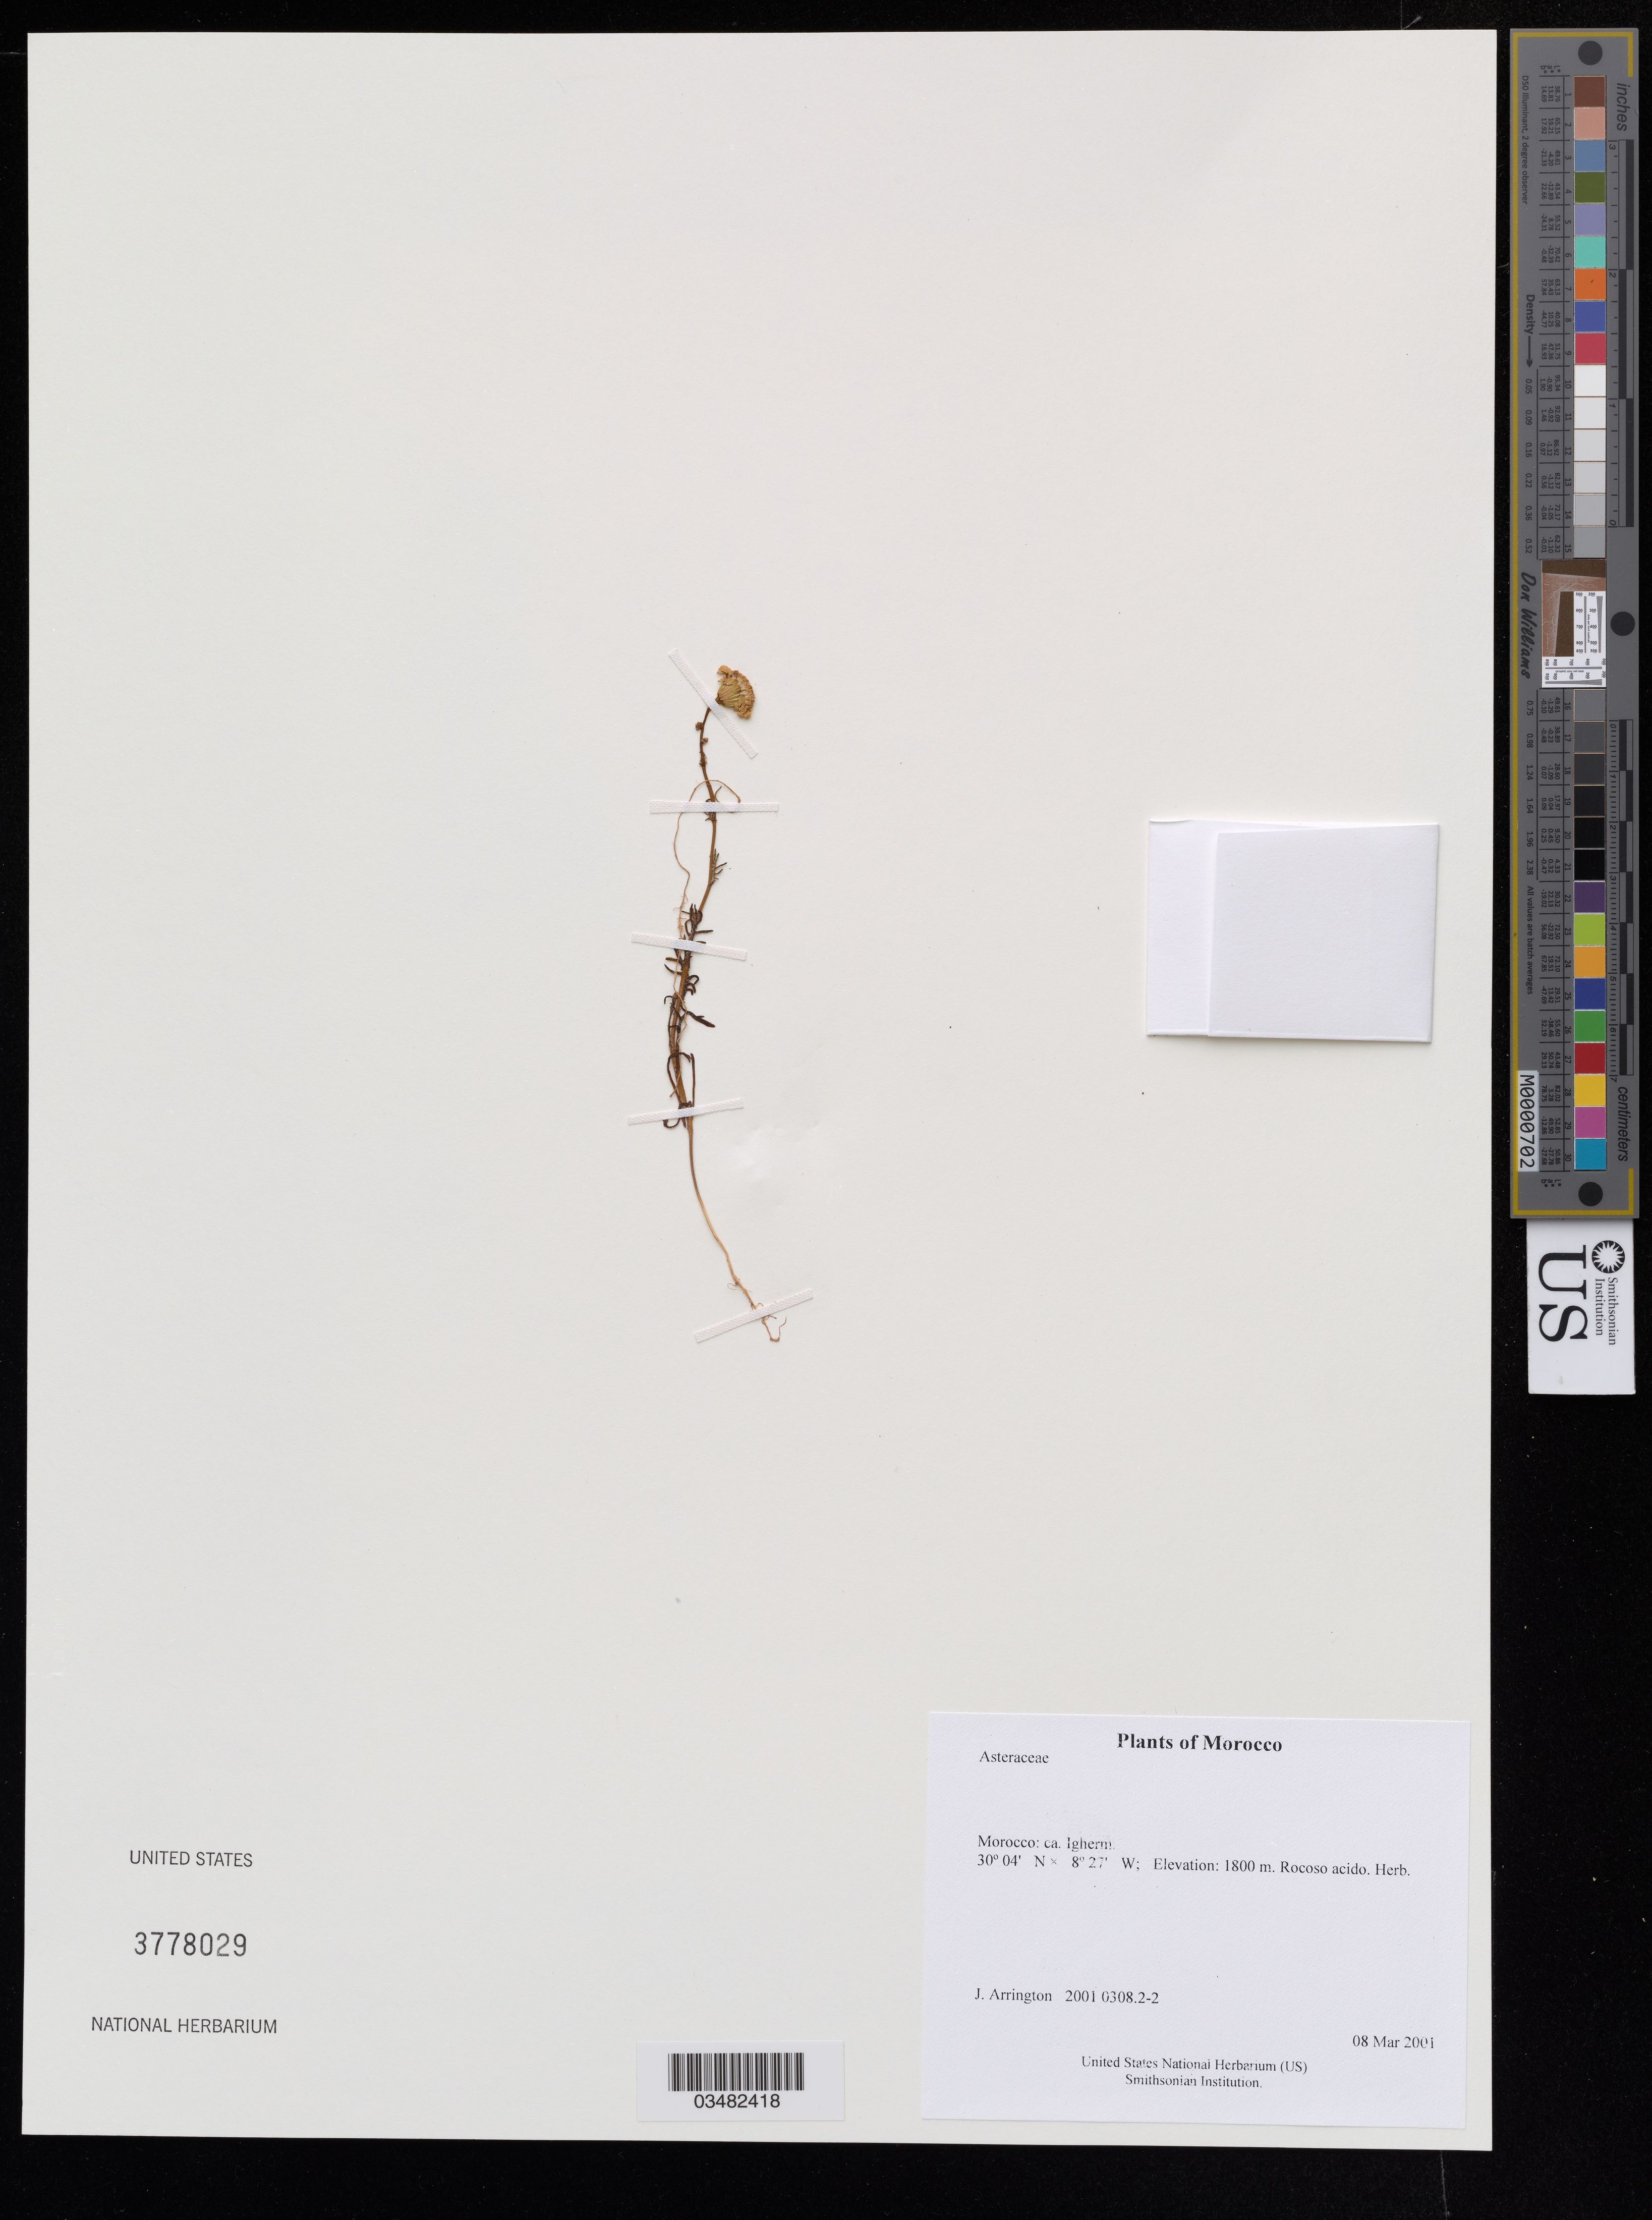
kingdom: Plantae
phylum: Tracheophyta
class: Magnoliopsida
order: Asterales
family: Asteraceae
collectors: J. Arrington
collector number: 2001 0308.2-2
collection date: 2001-03-08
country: Morocco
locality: ca. Igherm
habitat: Rocoso acido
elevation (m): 1800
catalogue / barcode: US 3778029